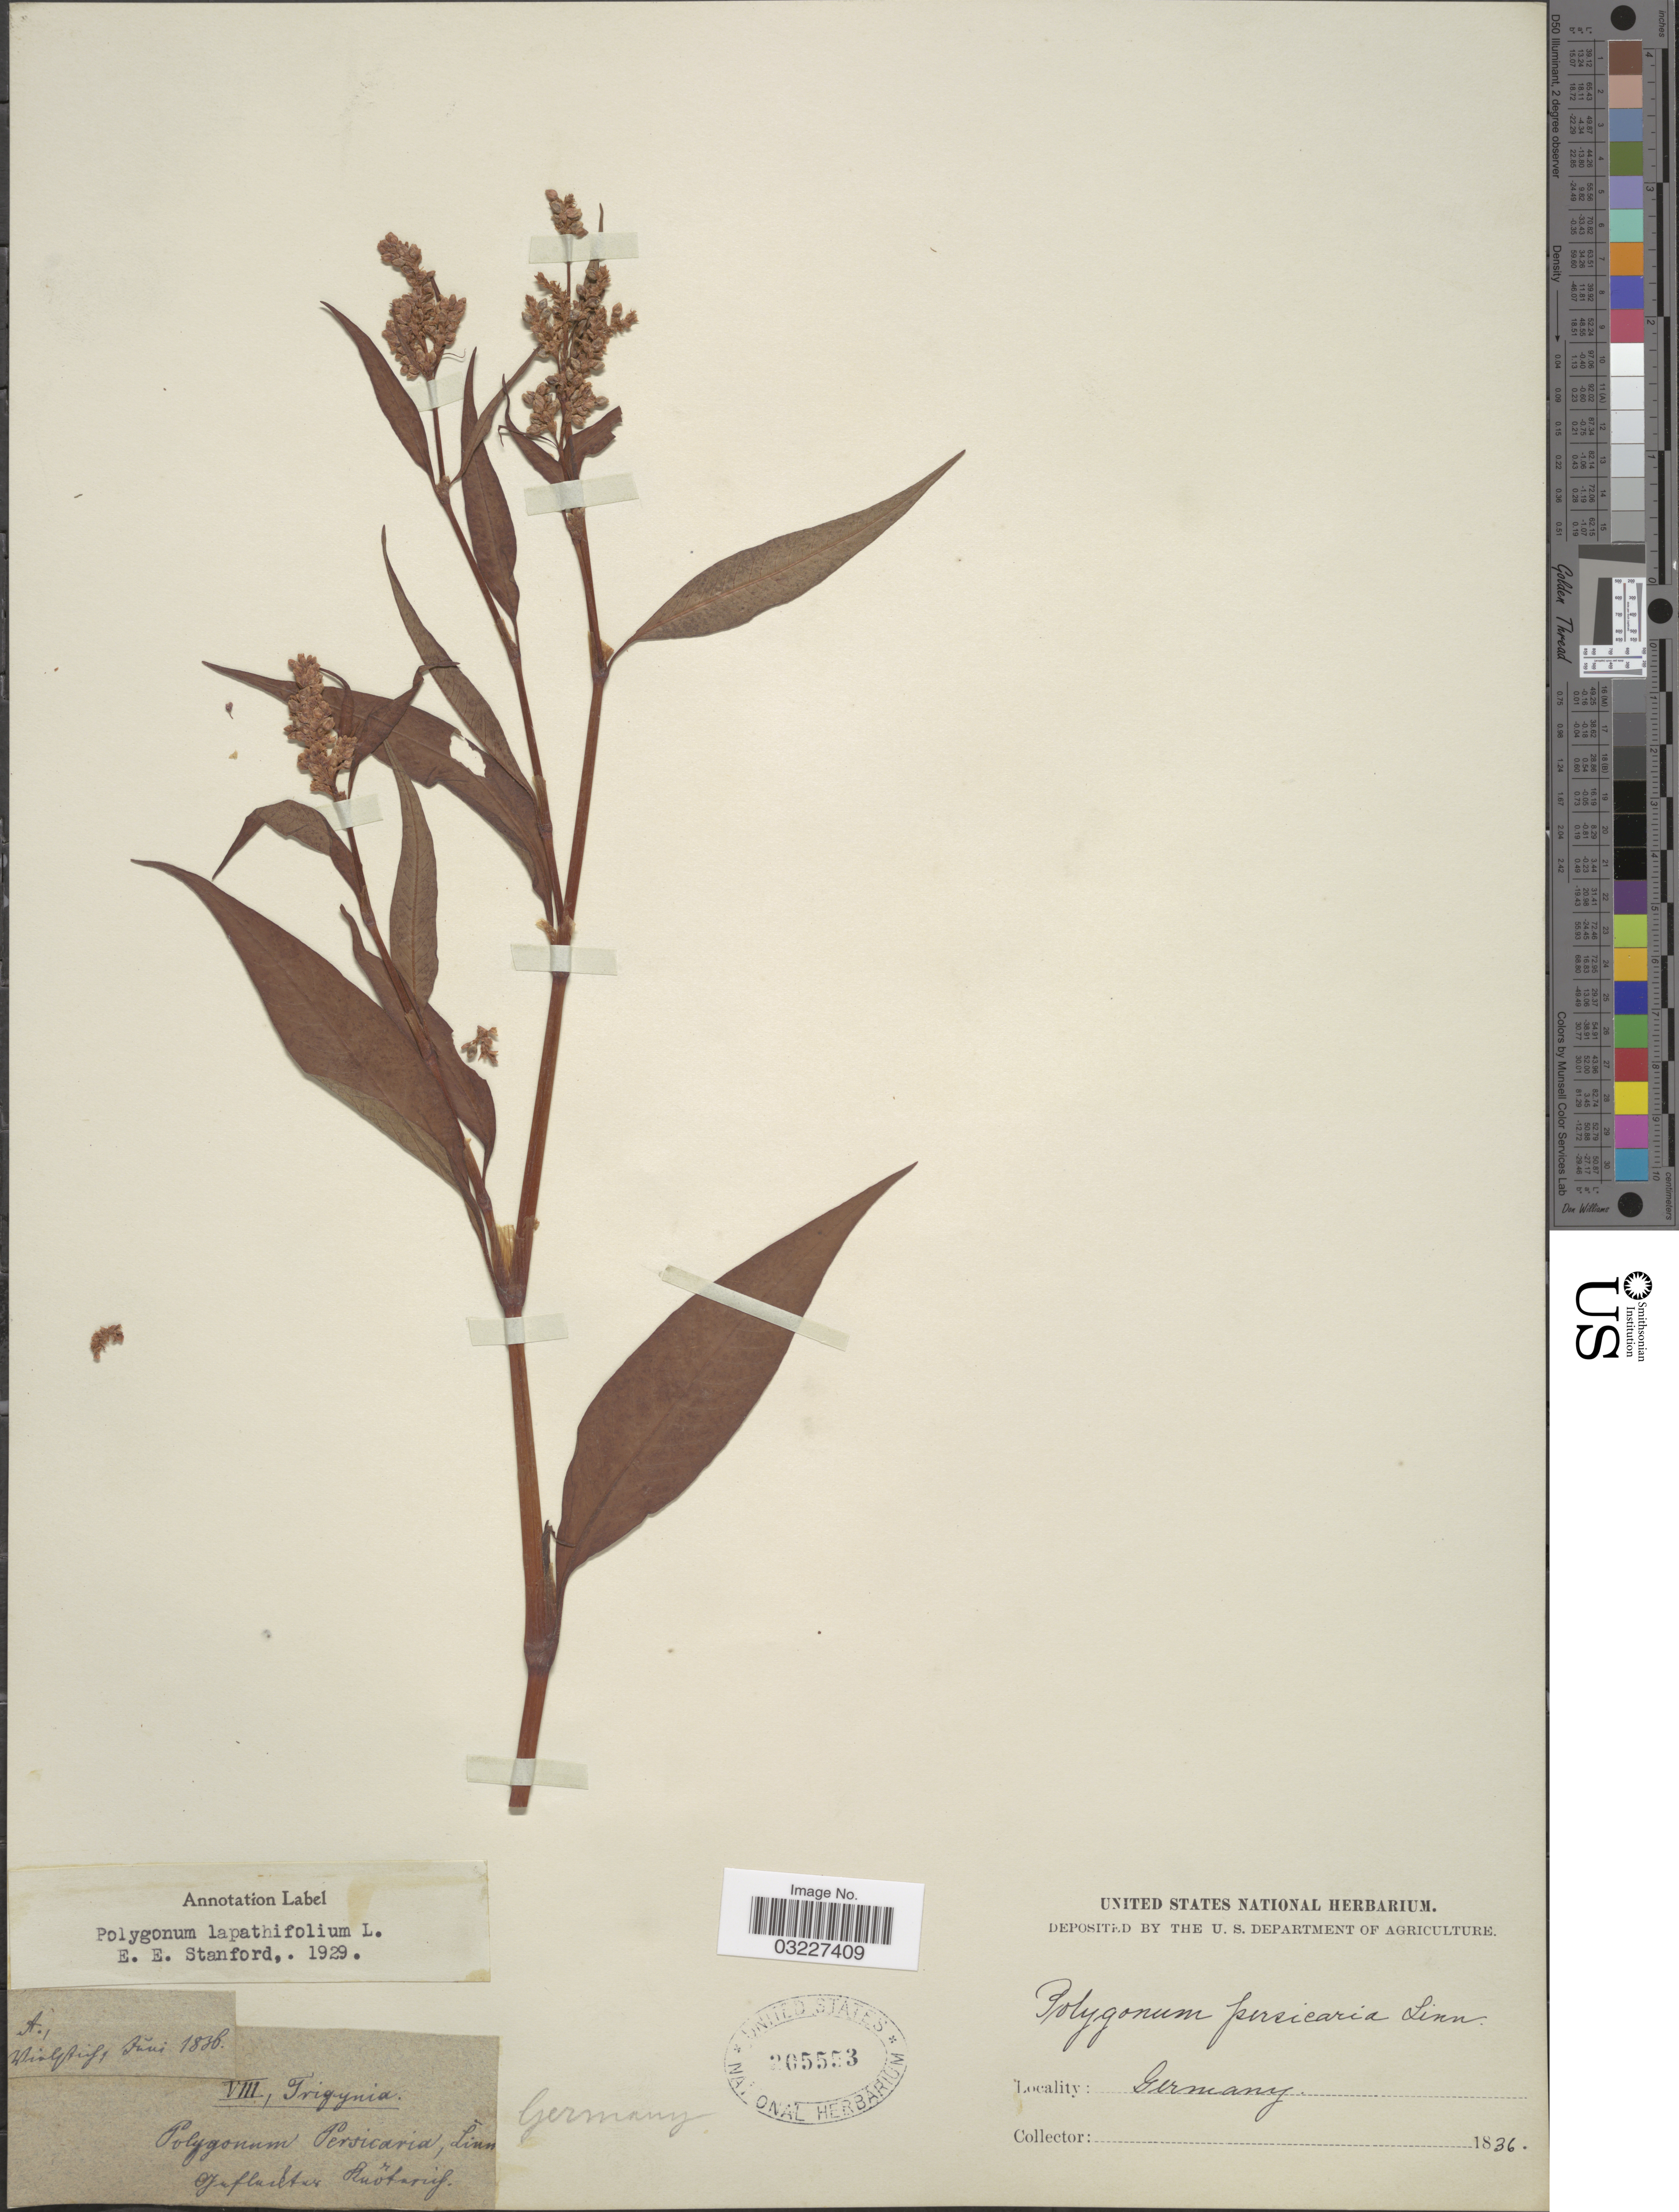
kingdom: Plantae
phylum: Tracheophyta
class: Magnoliopsida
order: Caryophyllales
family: Polygonaceae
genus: Polygonum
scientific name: Polygonum lapathifolium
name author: L.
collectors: ex herb. United States National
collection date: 1838-06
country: Germany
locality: Niaqtuifi. Ojuflurltar Ruotarif. [interpreted]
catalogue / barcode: US 205553